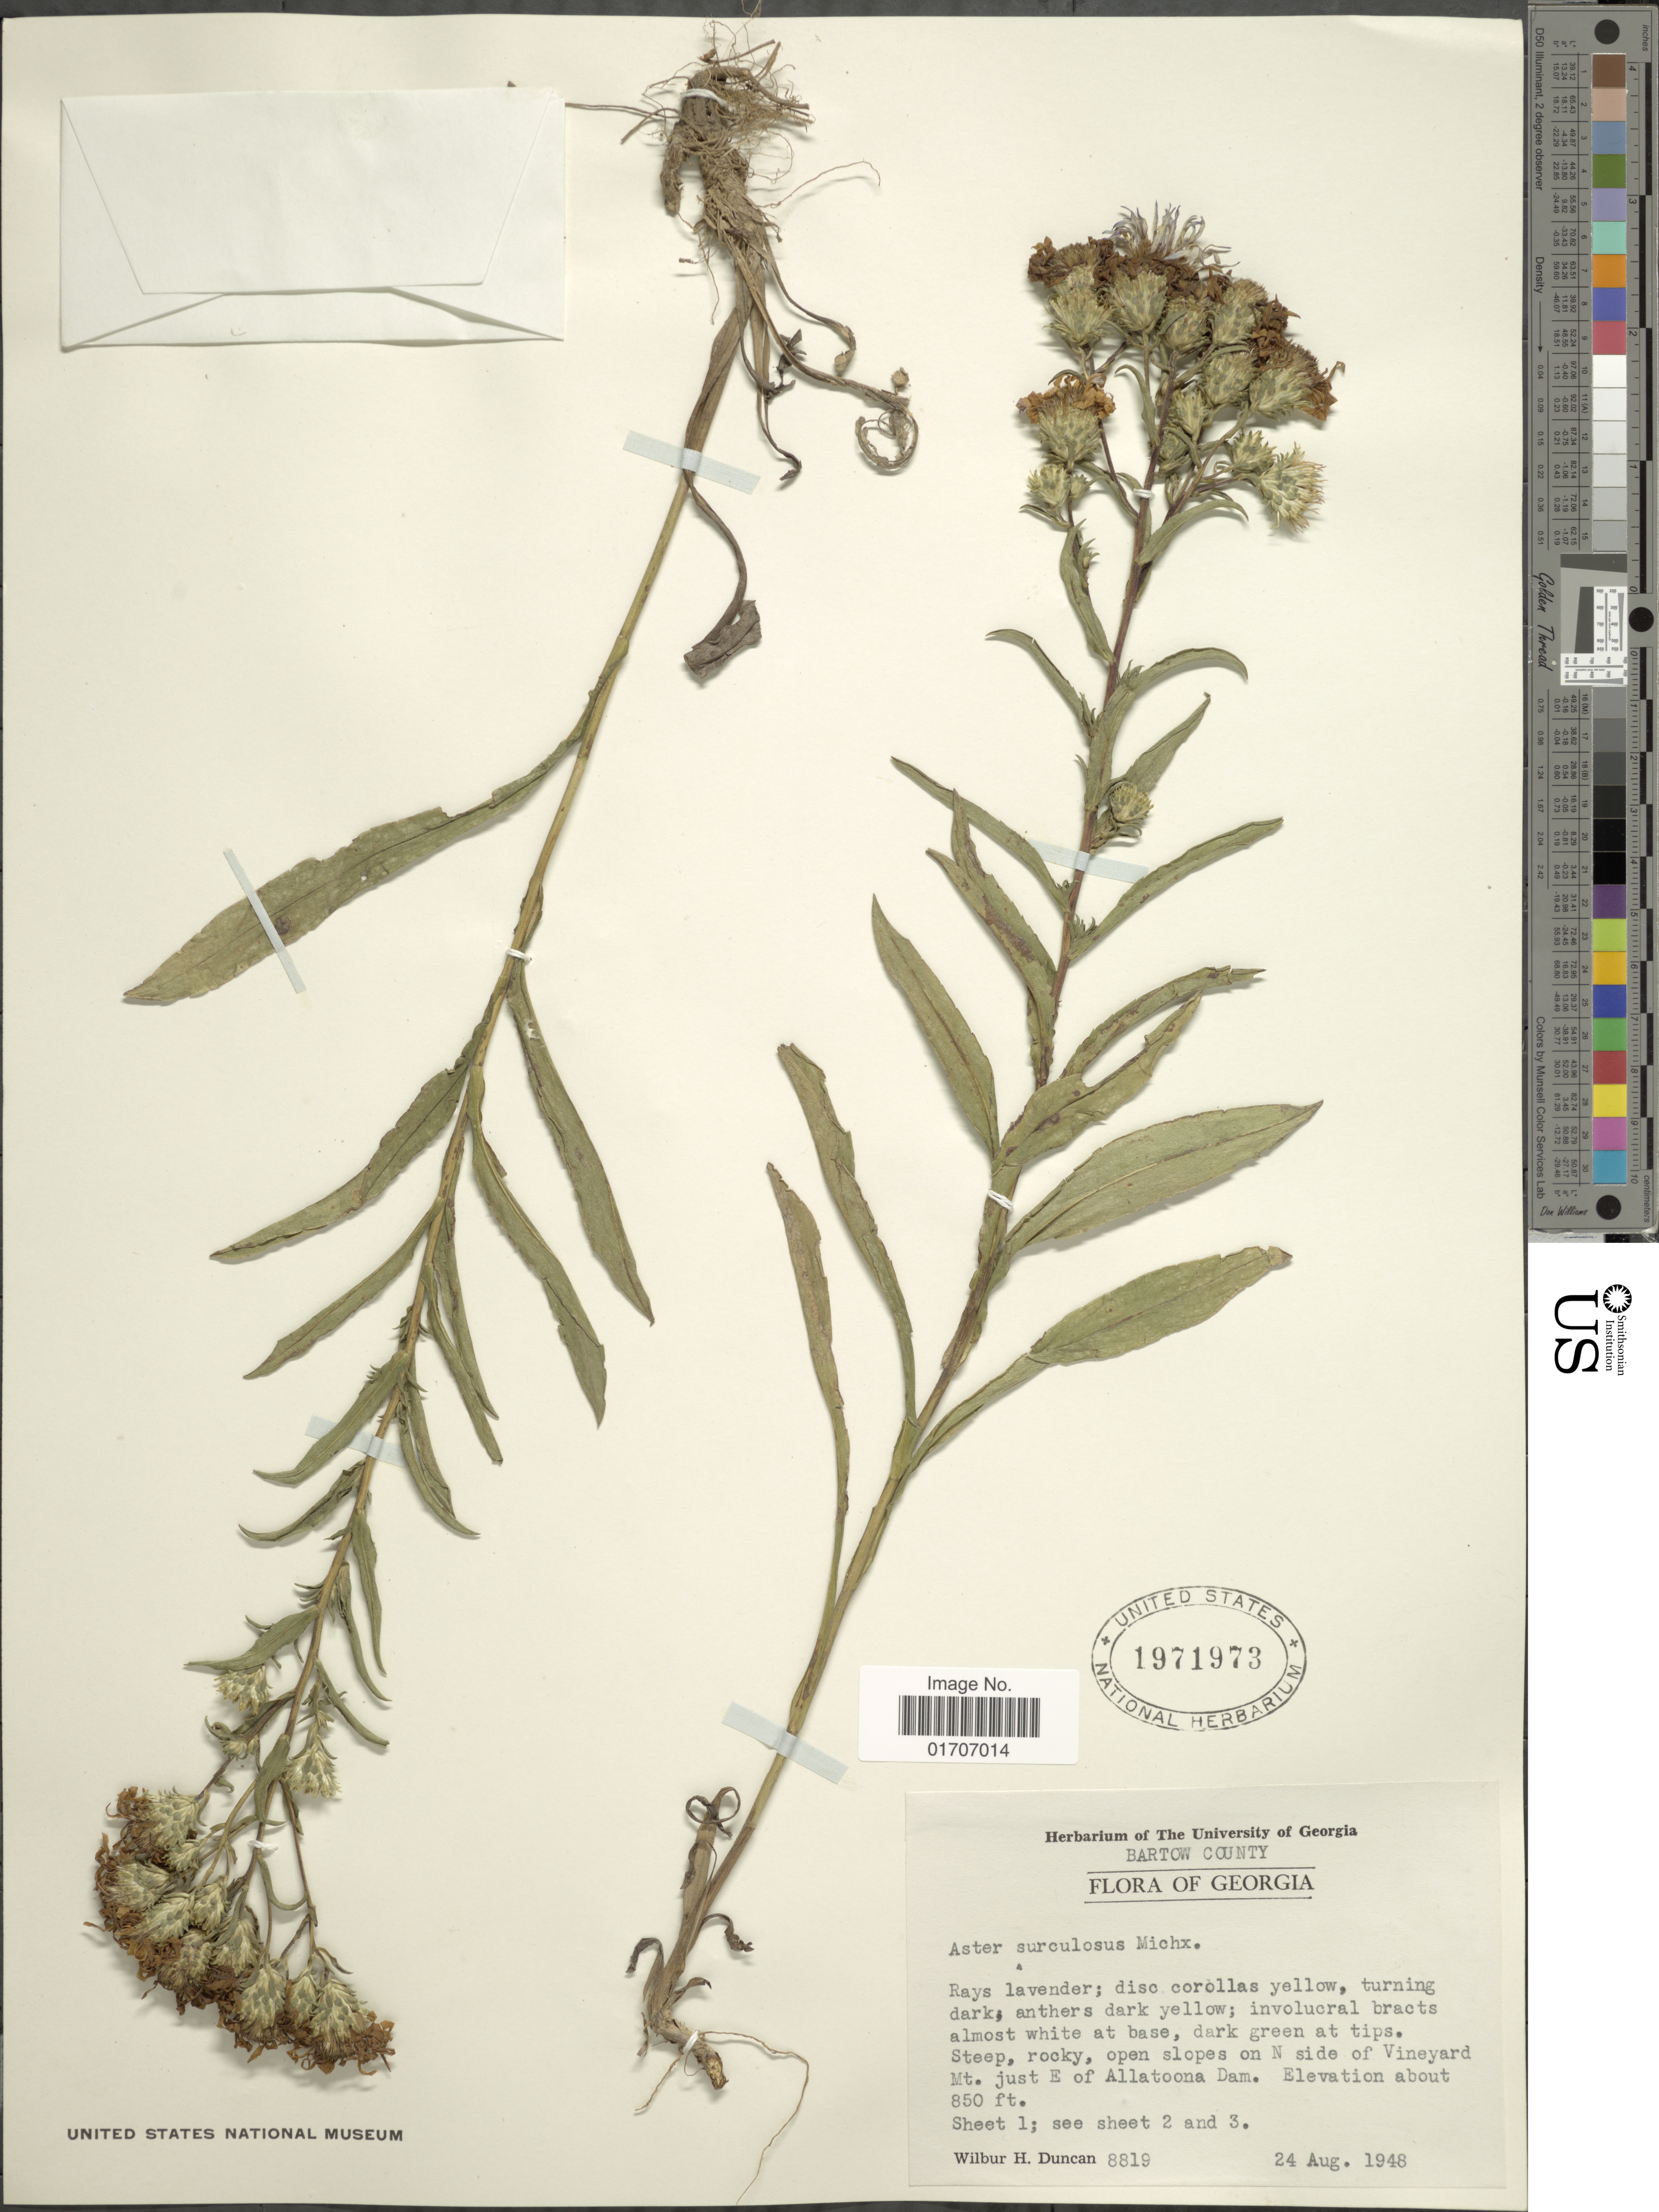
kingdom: Plantae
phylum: Tracheophyta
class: Magnoliopsida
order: Asterales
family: Asteraceae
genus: Eurybia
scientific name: Eurybia surculosa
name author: (Michx.) G.L. Nesom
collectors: W. H. Duncan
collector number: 8819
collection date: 1948-08-24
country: United States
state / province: Georgia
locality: Bartow County. Steep, rocky, open slopes on N side of Vineyard Mt. just E of Allatoona Dam.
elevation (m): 259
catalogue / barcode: US 1971973